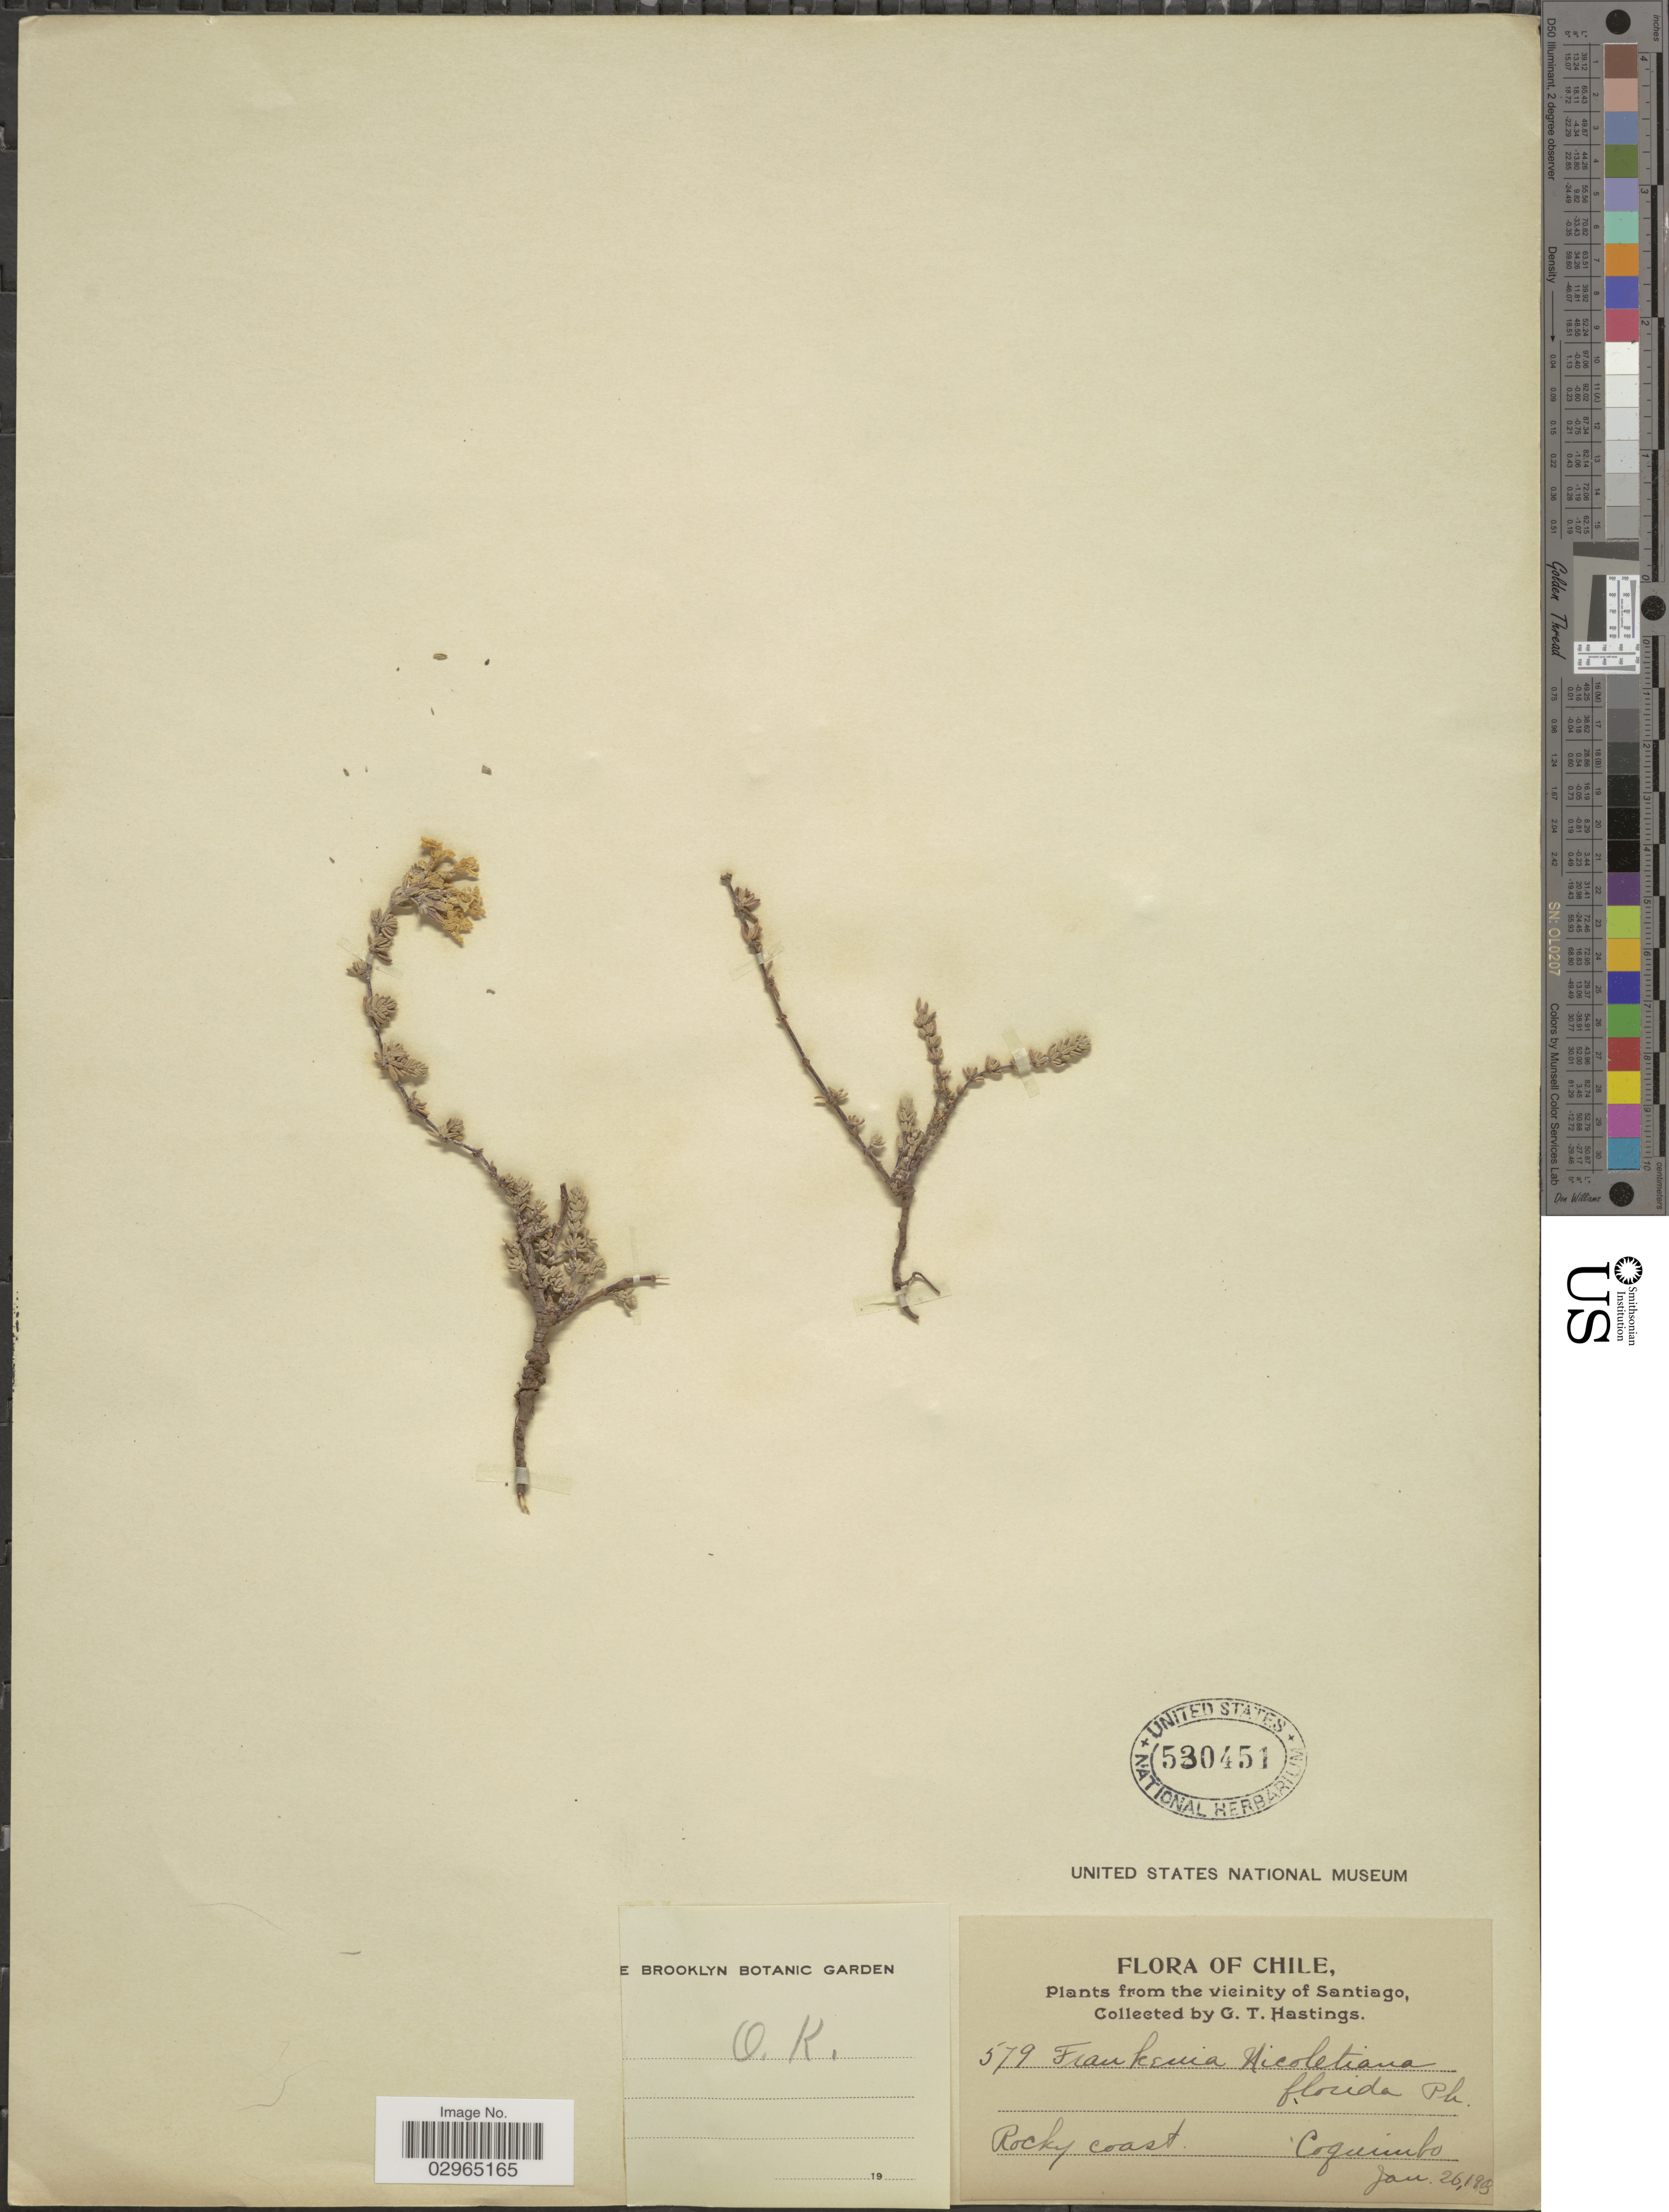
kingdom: Plantae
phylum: Tracheophyta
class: Magnoliopsida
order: Caryophyllales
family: Frankeniaceae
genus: Frankenia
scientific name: Frankenia chilensis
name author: C. Presl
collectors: G. Hastings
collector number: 579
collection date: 1903-01-26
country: Chile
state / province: Coquimbo (IV)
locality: Vicinity of Santiago.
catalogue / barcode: US 530451